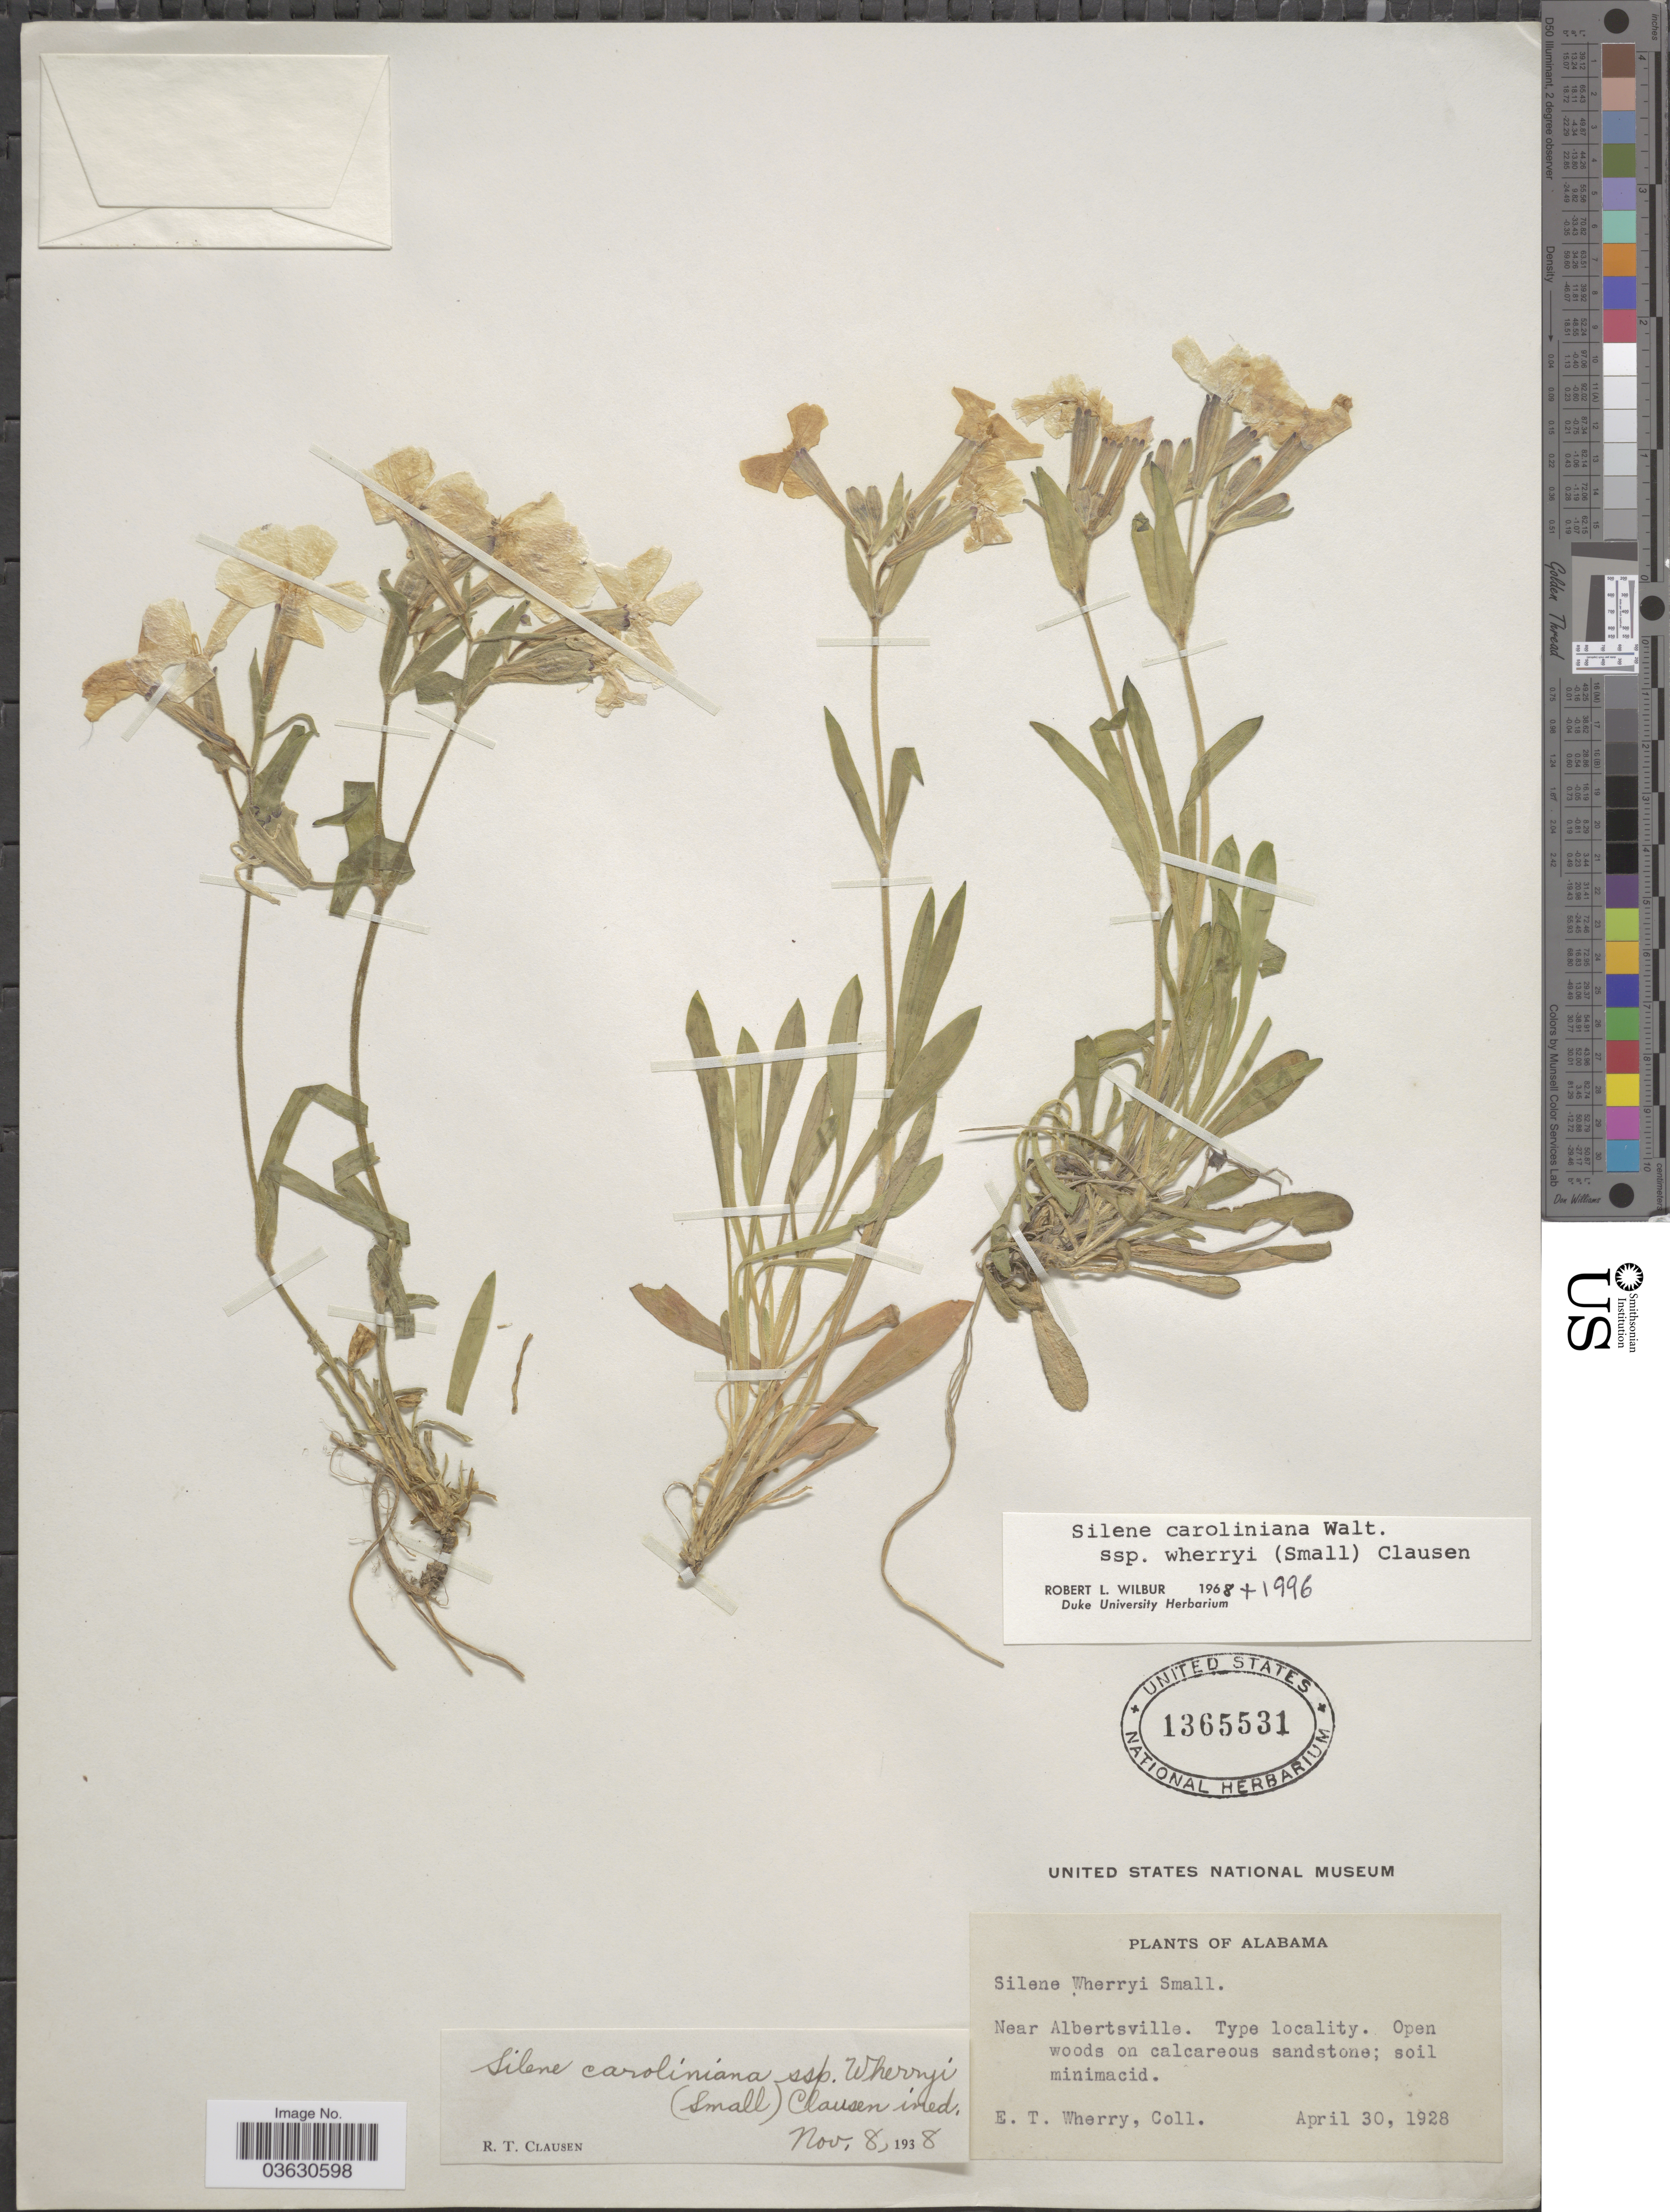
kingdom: Plantae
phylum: Tracheophyta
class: Magnoliopsida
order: Caryophyllales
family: Caryophyllaceae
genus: Silene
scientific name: Silene caroliniana subsp. wherryi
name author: Walter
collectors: E. T. Wherry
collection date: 1928-04-30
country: United States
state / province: Alabama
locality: Near Albertsville.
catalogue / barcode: US 1365531